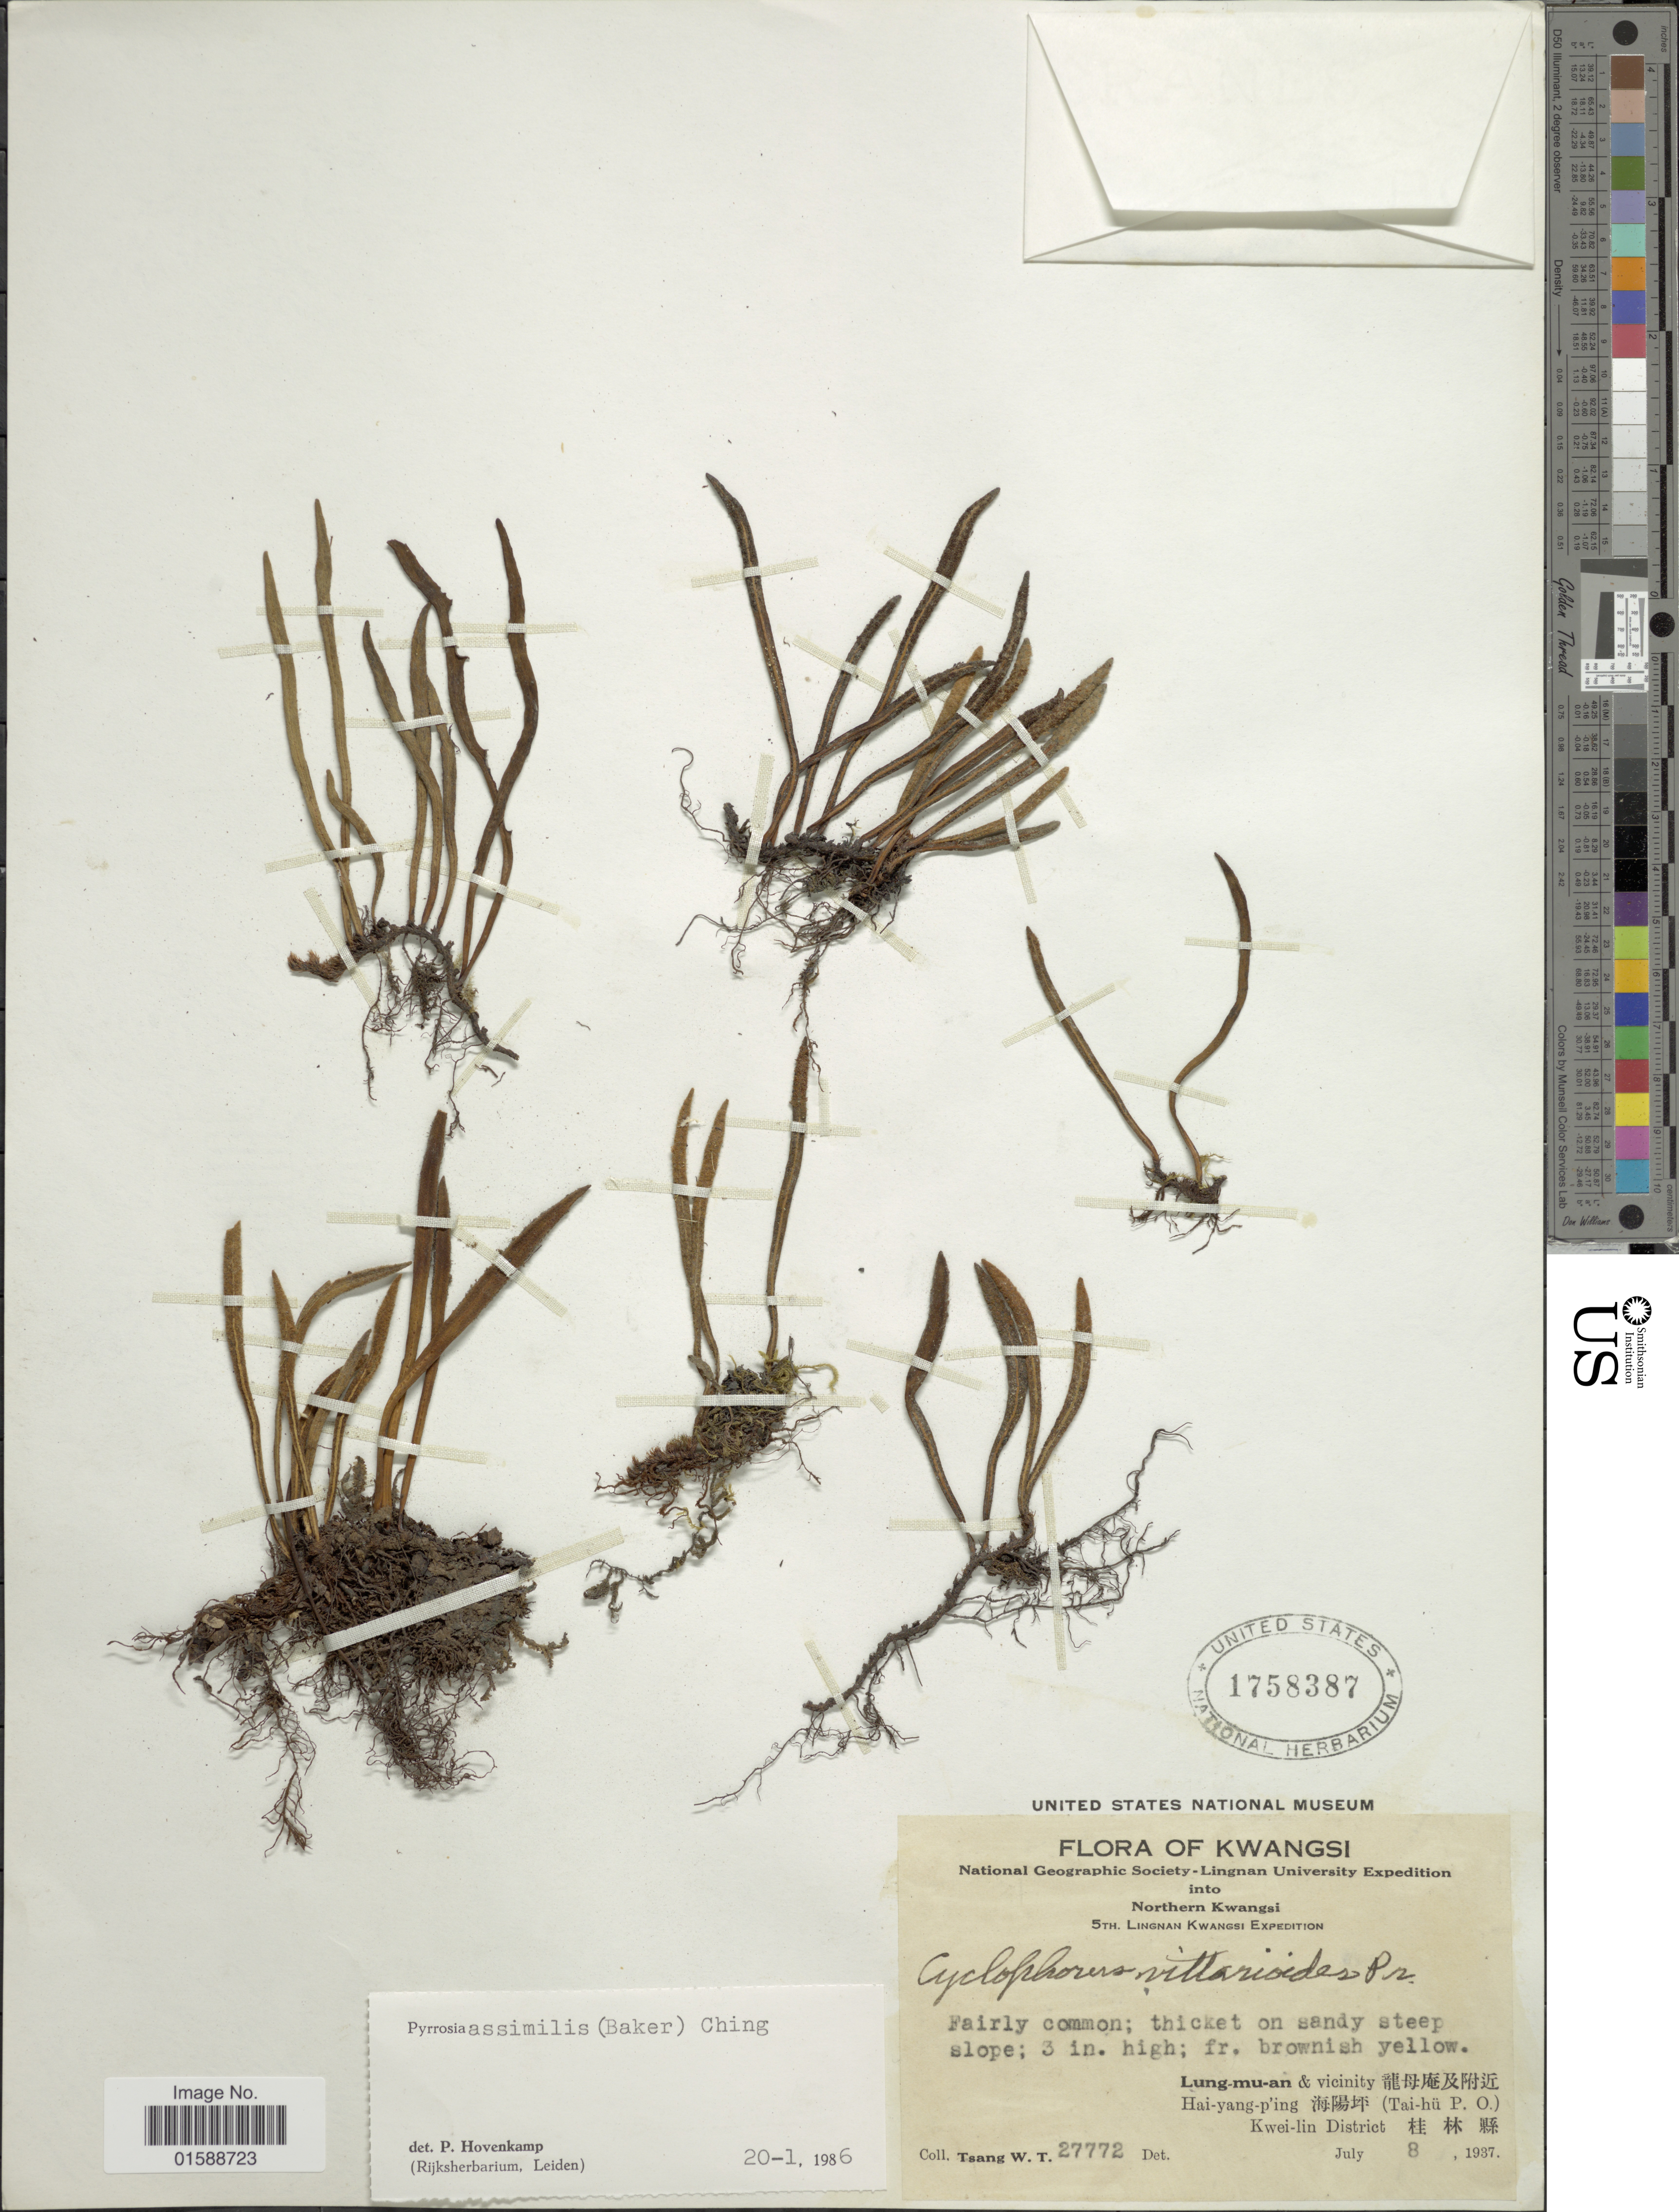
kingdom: Plantae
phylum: Tracheophyta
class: Polypodiopsida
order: Polypodiales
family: Polypodiaceae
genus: Pyrrosia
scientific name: Pyrrosia assimilis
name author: (Baker) Ching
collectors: W. T. Tsang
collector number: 27772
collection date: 1937-07-08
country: China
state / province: Guangxi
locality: Northern Kwangsi. Lung-mu-an & vicinity. Hai-yang-p'ing (Tai-hü P. O.). Kwei-lin District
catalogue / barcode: US 1758387